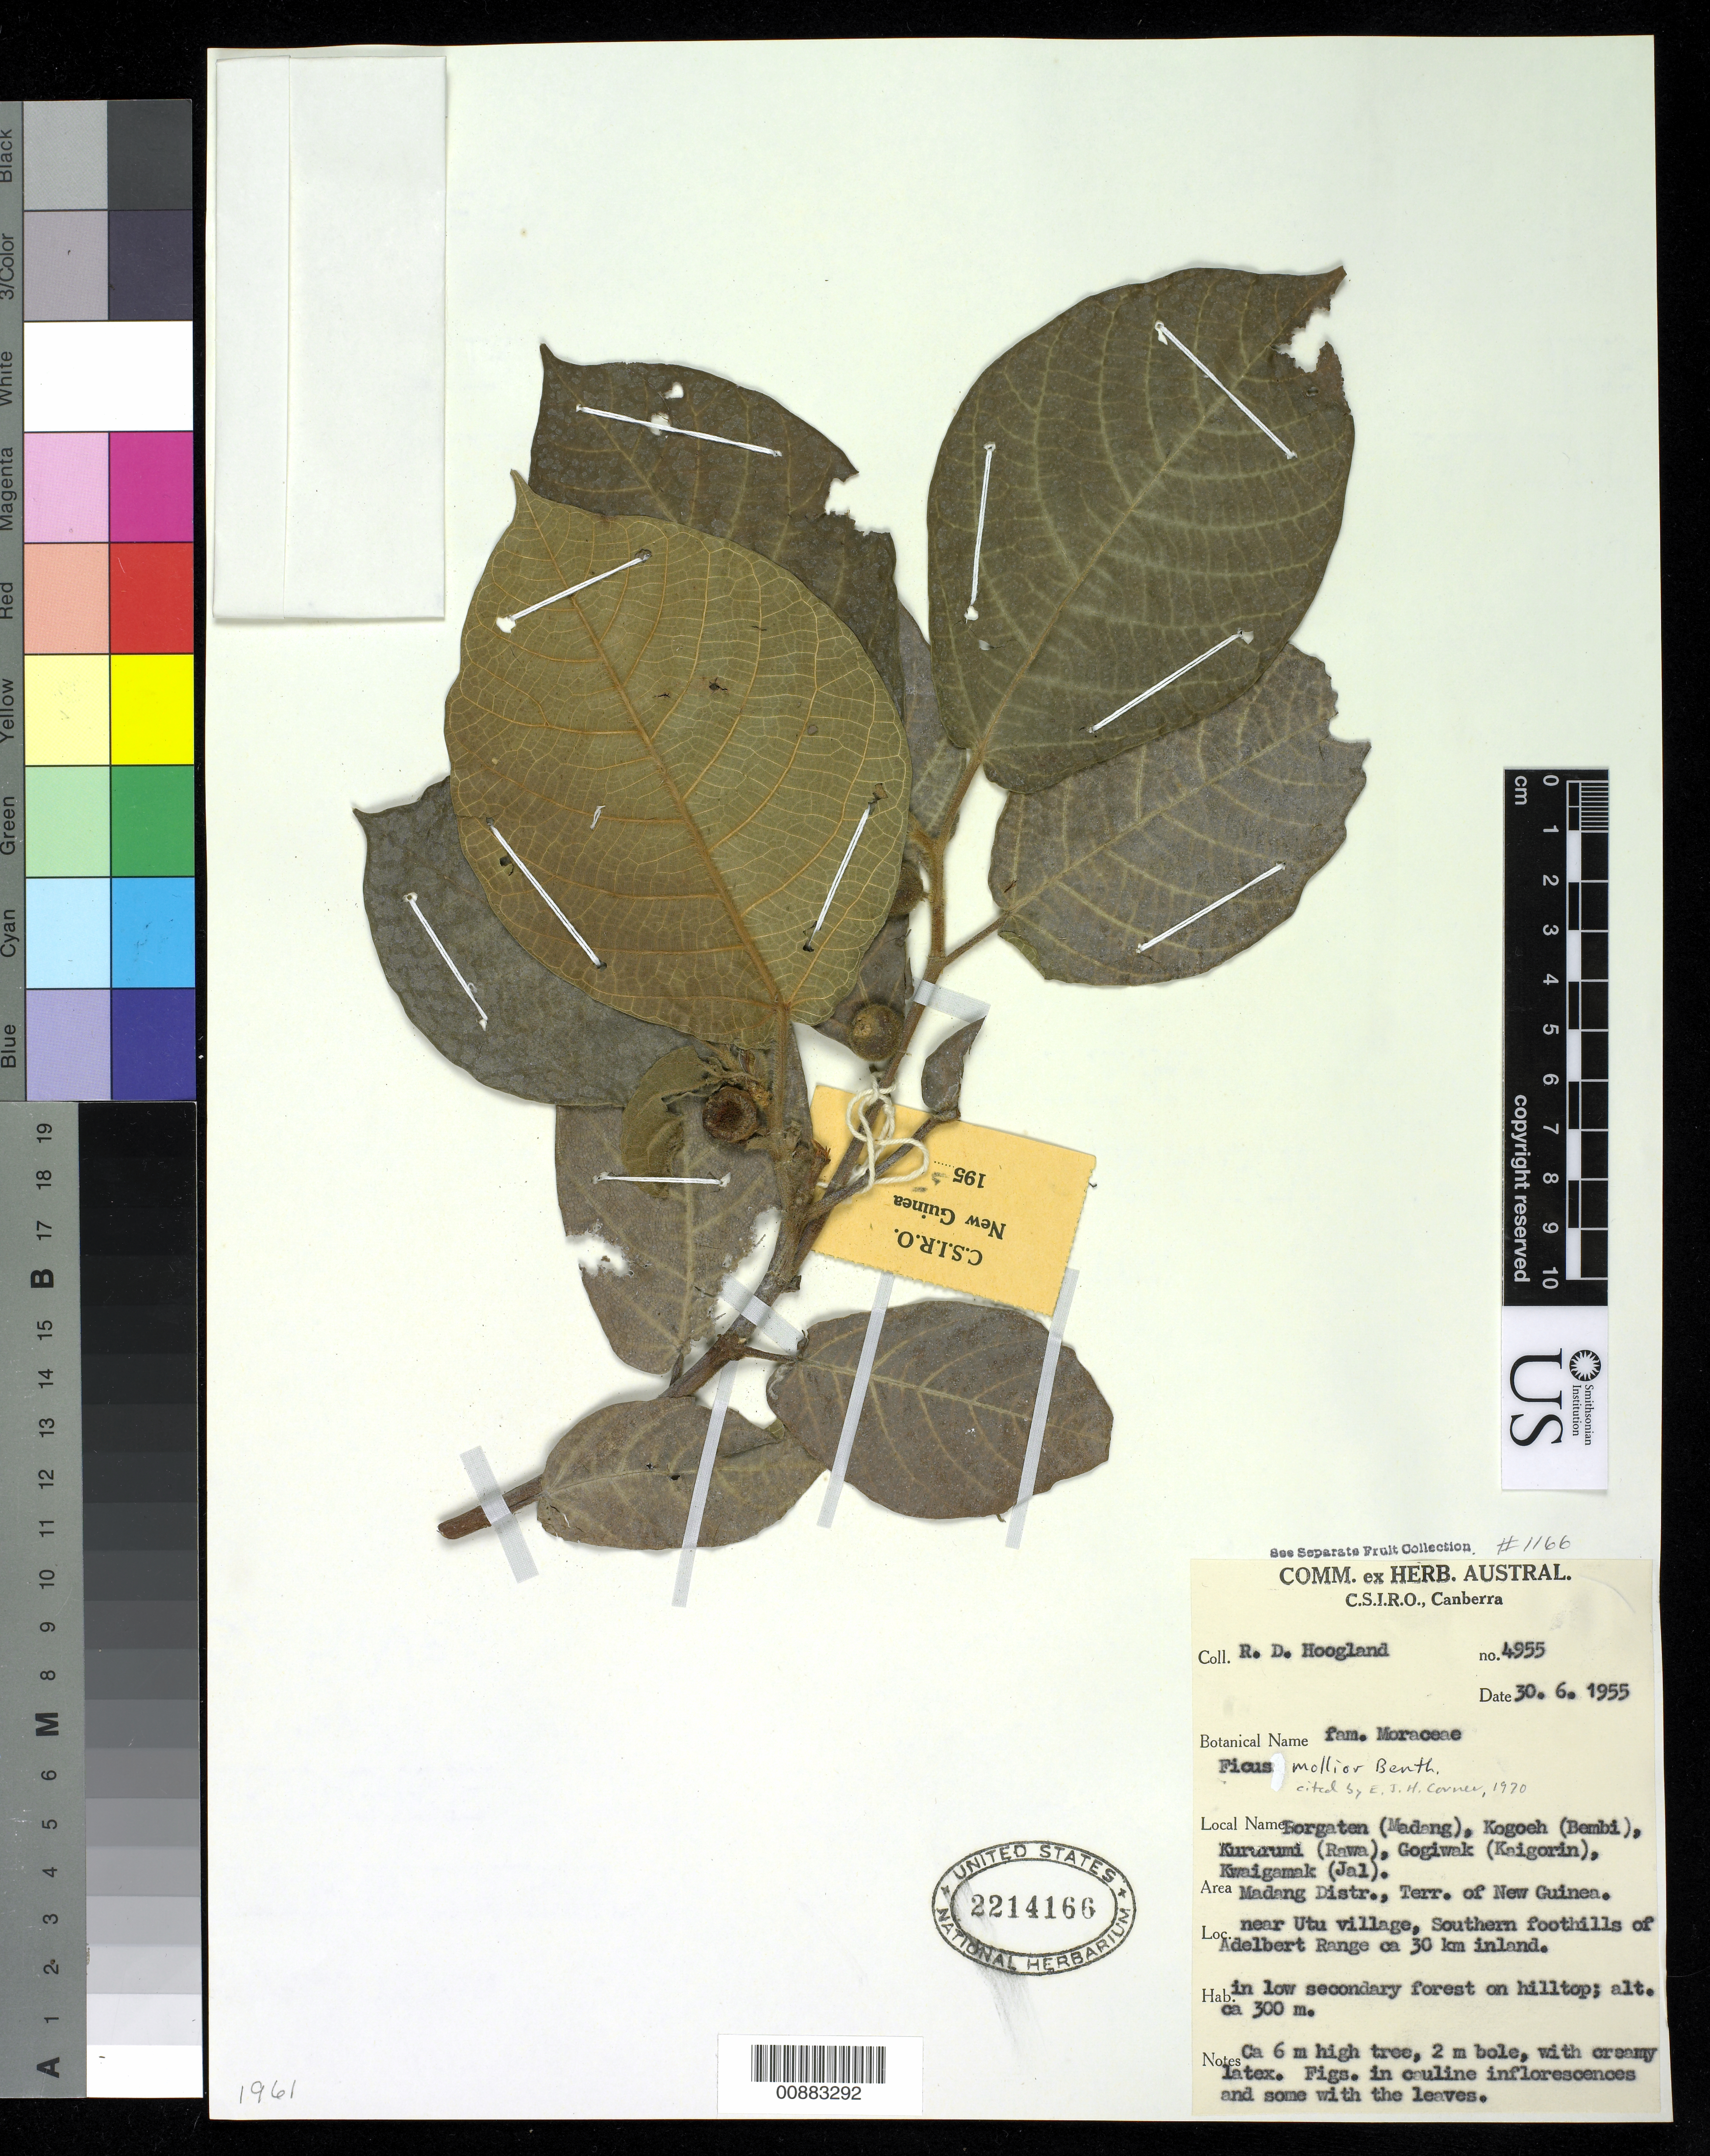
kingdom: Plantae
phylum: Tracheophyta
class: Magnoliopsida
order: Rosales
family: Moraceae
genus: Ficus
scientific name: Ficus mollior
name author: F. Muell. ex Benth.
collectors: R. D. Hoogland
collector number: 4955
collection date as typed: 30 Dec 1955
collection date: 1955-12-30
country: Papua New Guinea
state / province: Madang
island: New Guinea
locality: Madang Distr., near Utu village, Southern foothills of Adelbert Range ca. 30 km. inland.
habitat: In low secondary forest on hilltop.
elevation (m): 300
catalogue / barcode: US 2214166